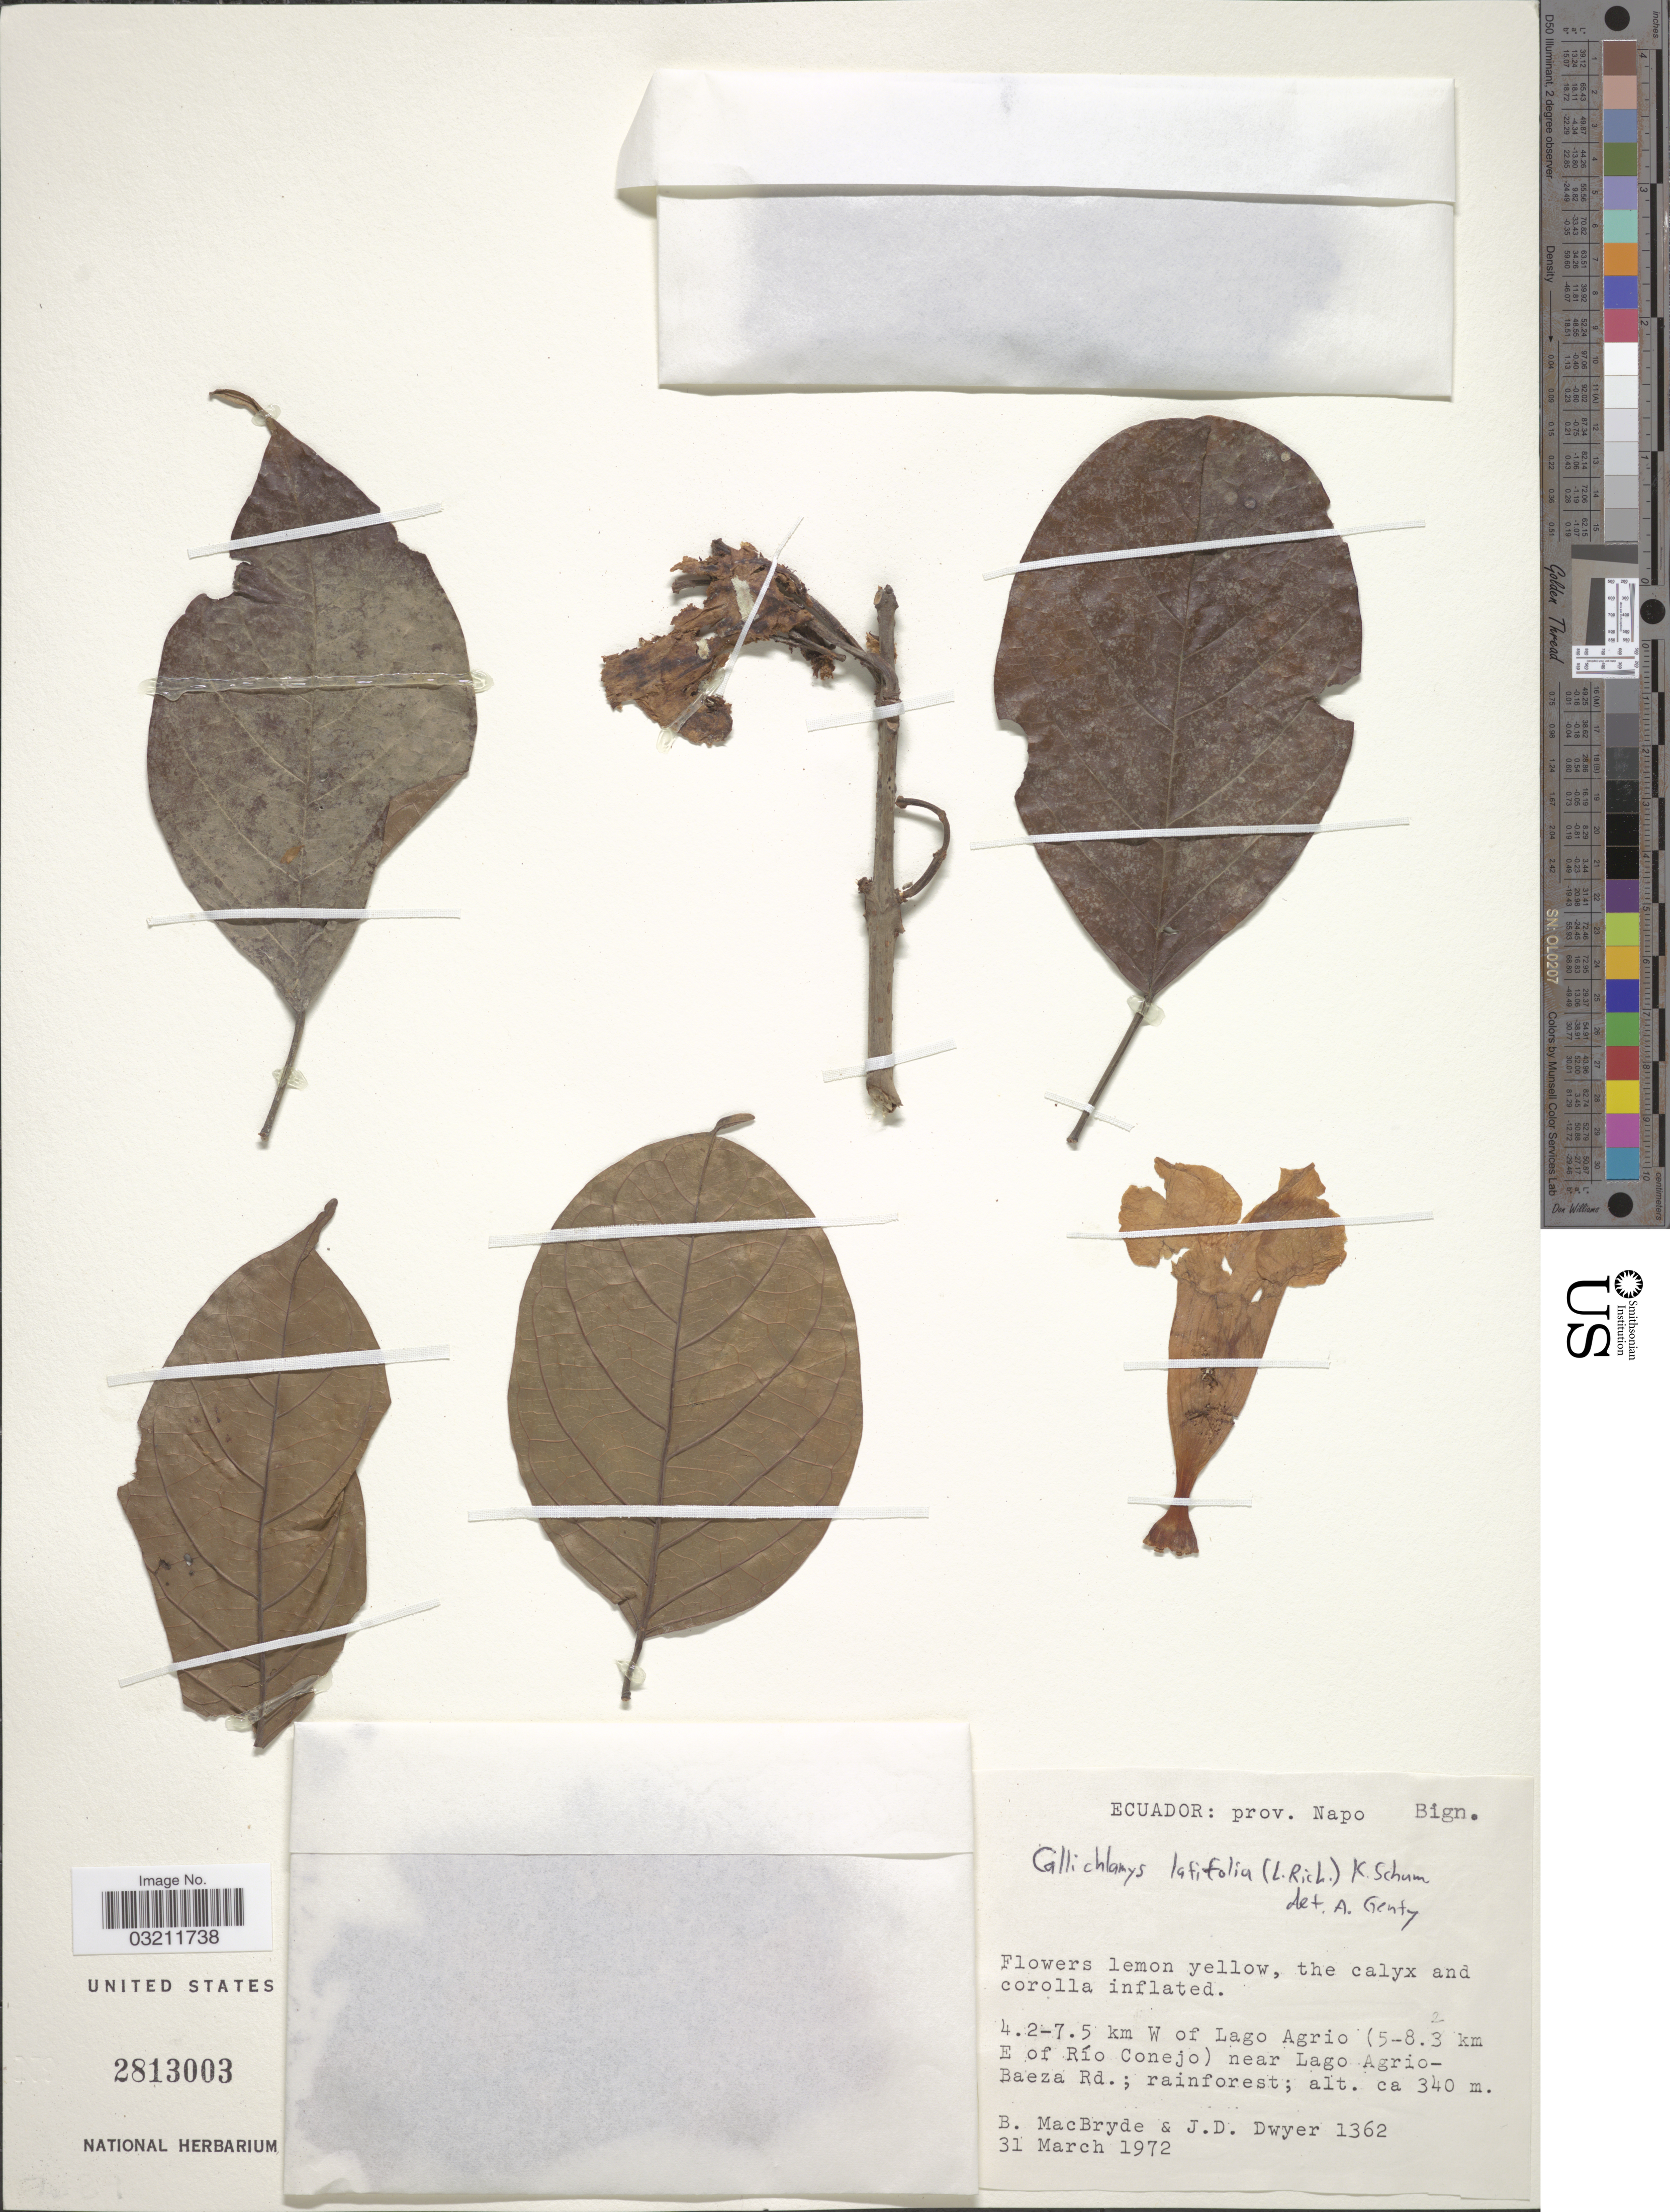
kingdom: Plantae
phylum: Tracheophyta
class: Magnoliopsida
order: Lamiales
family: Bignoniaceae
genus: Callichlamys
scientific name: Callichlamys latifolia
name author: (Rich.) K. Schum.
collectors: B. MacBryde & J. D. Dwyer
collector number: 1362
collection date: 1972-03-31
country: Ecuador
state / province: Napo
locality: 4.2 - 7.5 km W of Lago Agrio (5-8.2 km E of Río Conejo) near Lago Agrio-Baeza Rd.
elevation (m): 340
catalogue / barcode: US 2813003